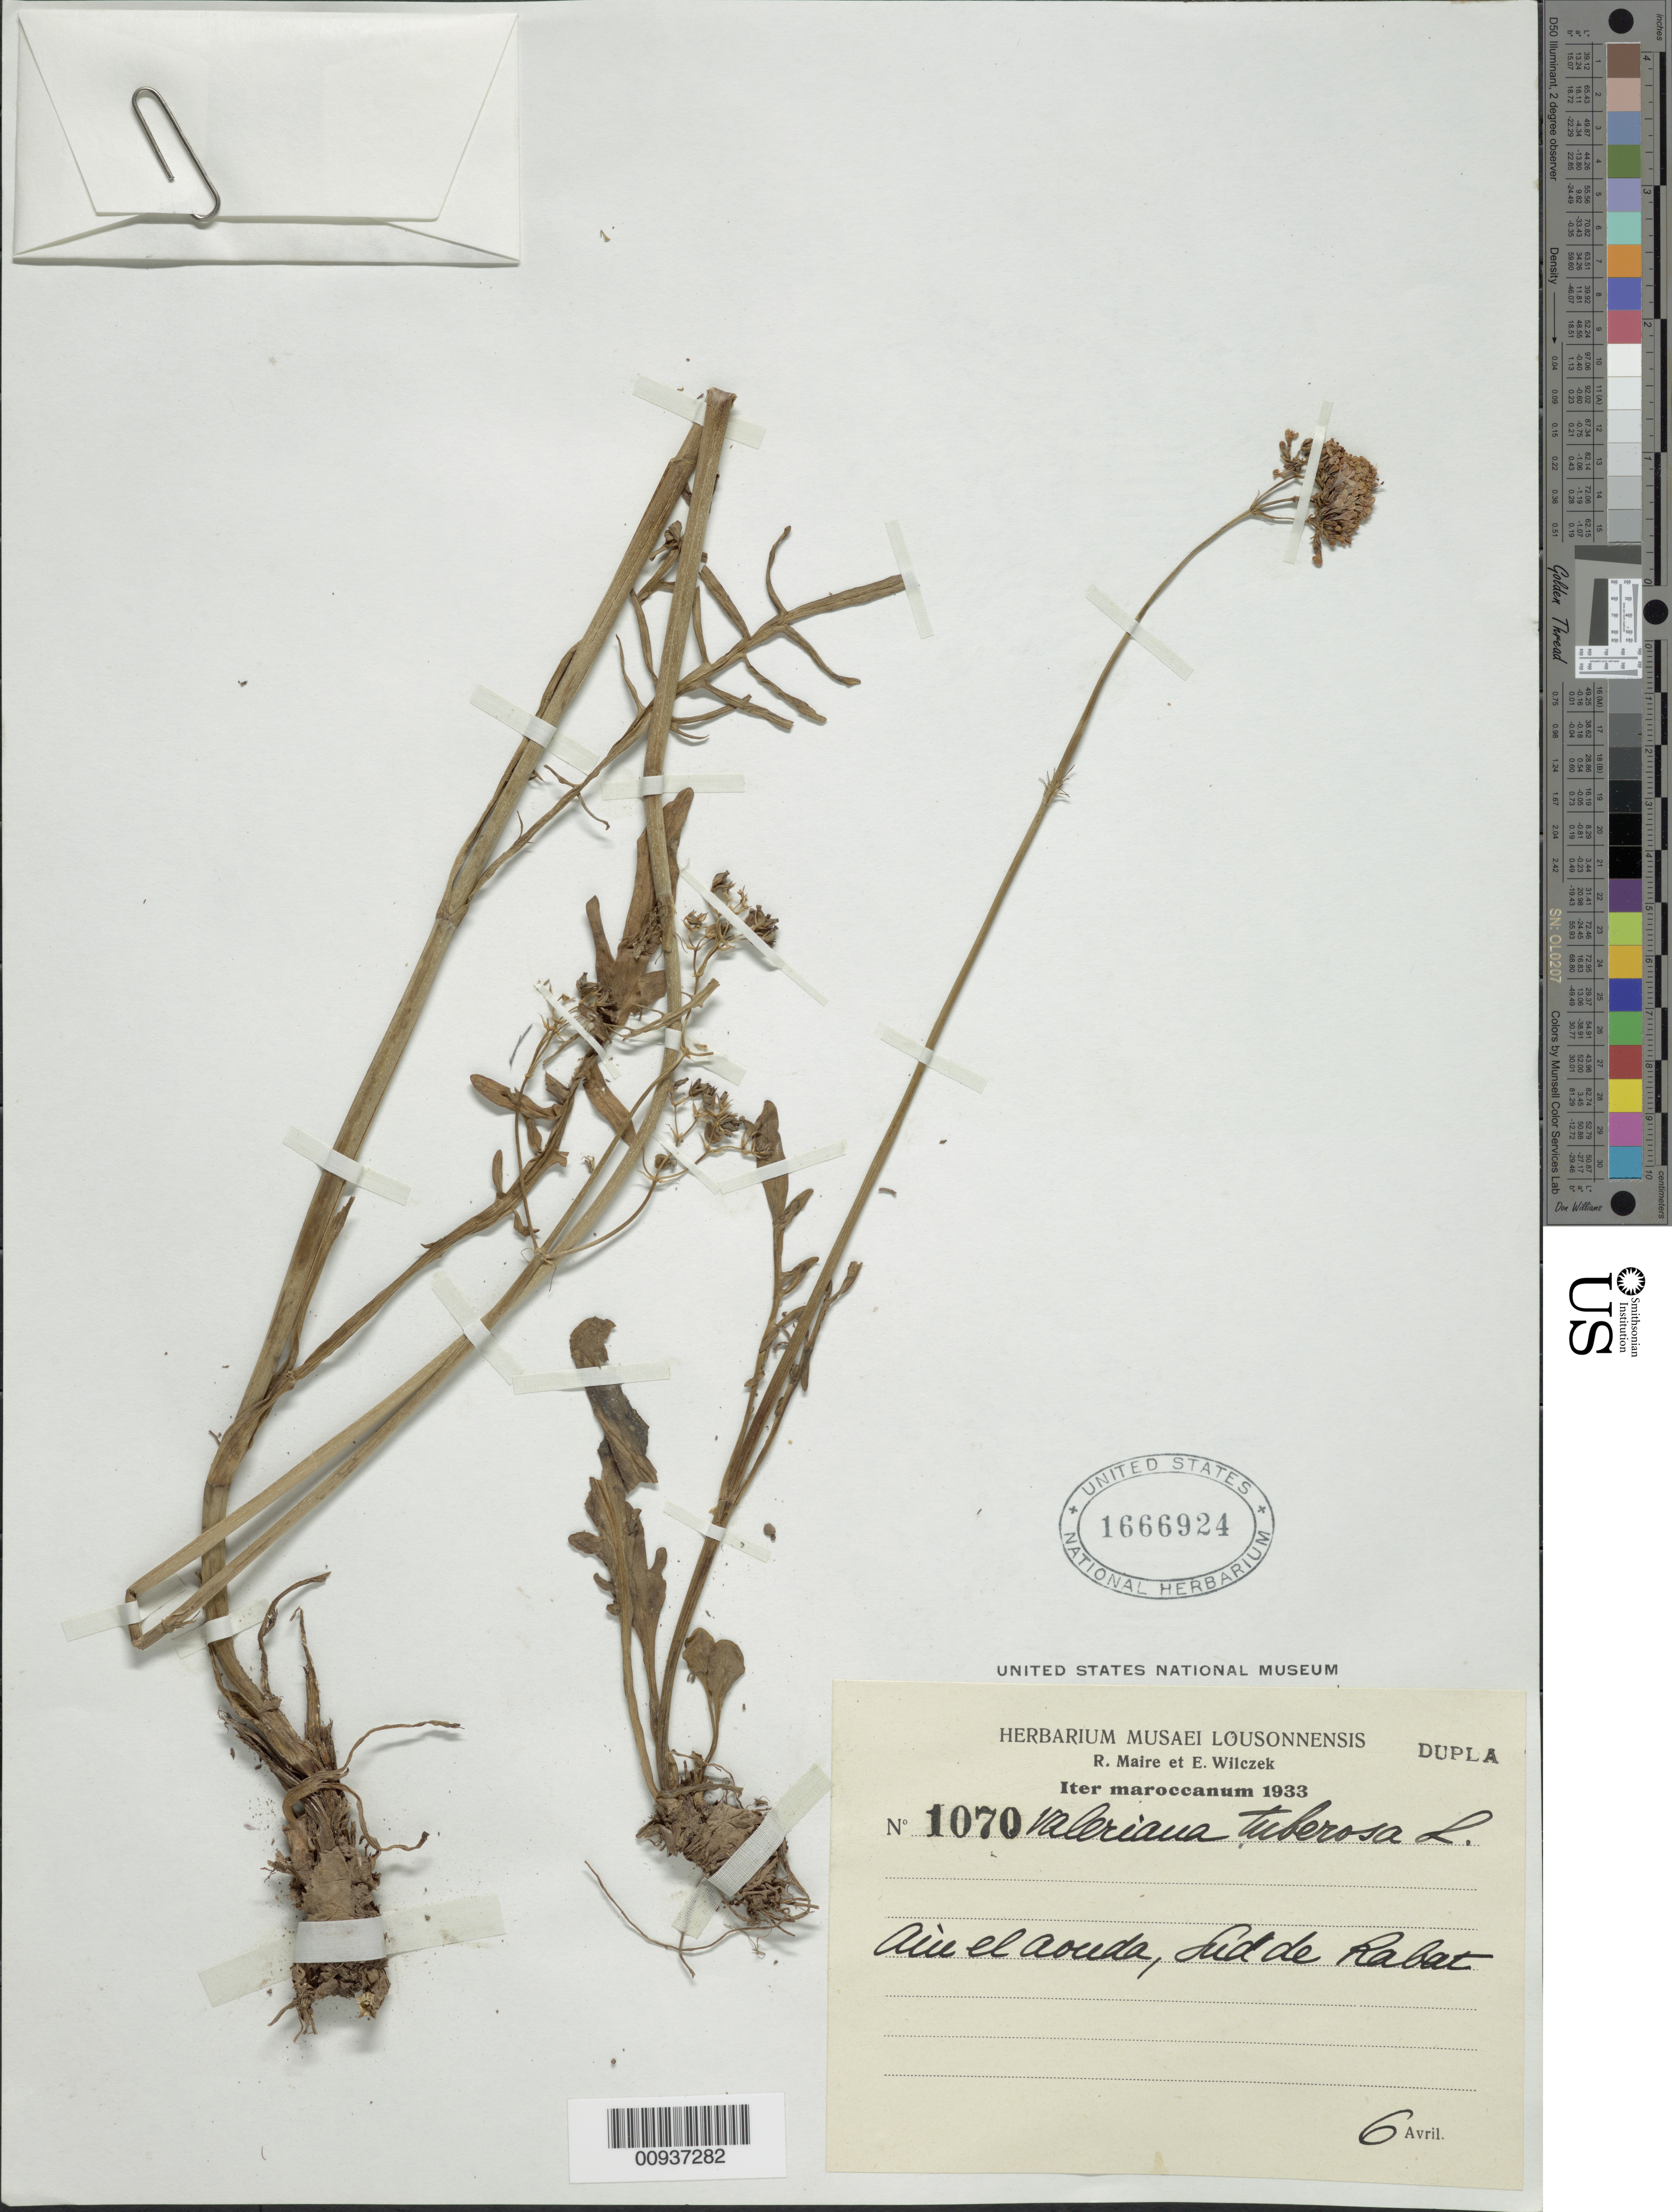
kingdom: Plantae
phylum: Tracheophyta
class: Magnoliopsida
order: Dipsacales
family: Caprifoliaceae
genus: Valeriana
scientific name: Valeriana tuberosa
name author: L.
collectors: R. C. Maire & E. Wilczek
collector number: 1070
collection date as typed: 06 Apr 1933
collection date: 1933-04-06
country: Morocco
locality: aiu el aouda, lud de rabat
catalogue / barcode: US 1666924